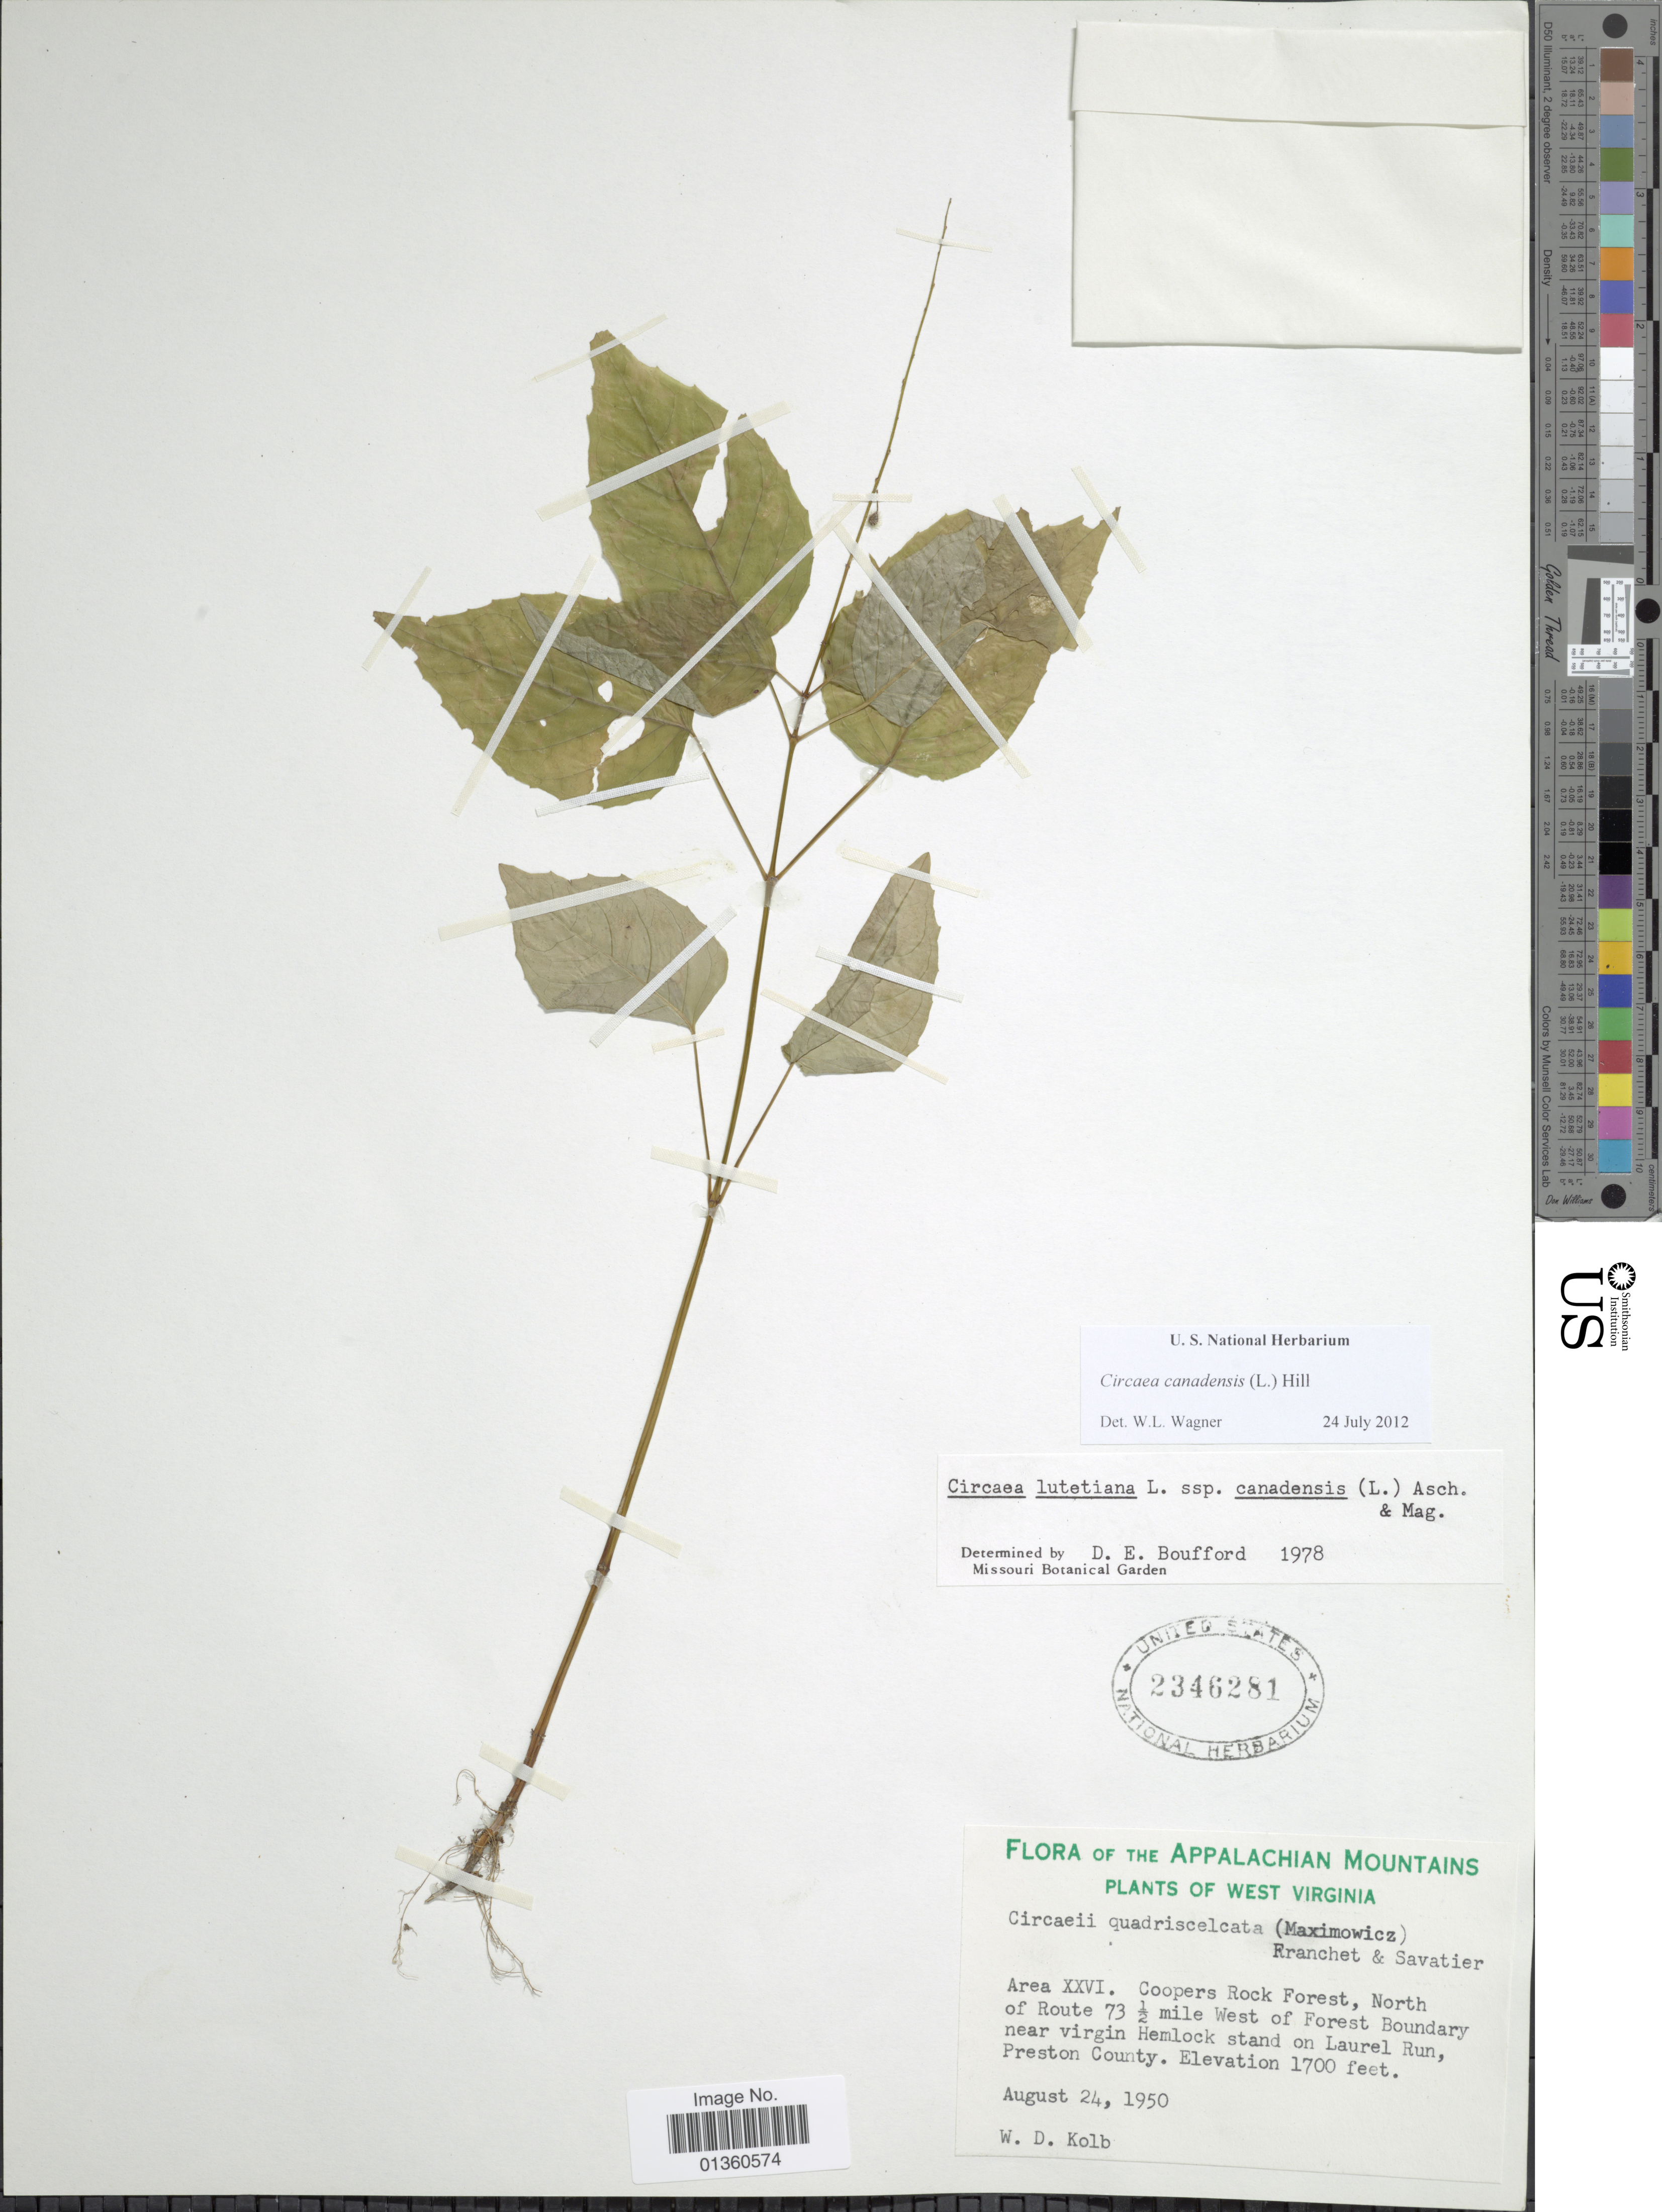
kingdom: Plantae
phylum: Tracheophyta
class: Magnoliopsida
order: Myrtales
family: Onagraceae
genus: Circaea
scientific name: Circaea canadensis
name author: (L.) Hill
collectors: W. Kolb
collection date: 1950-08-24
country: United States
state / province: West Virginia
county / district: Preston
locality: Appalachian Mountains. Area XXVI. Coopers Rock Forest, North of Route 73 ½ mile West of Forest Boundary near virgin Hemlock stand on Laurel Run, Preston County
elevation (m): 518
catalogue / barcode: US 2346281